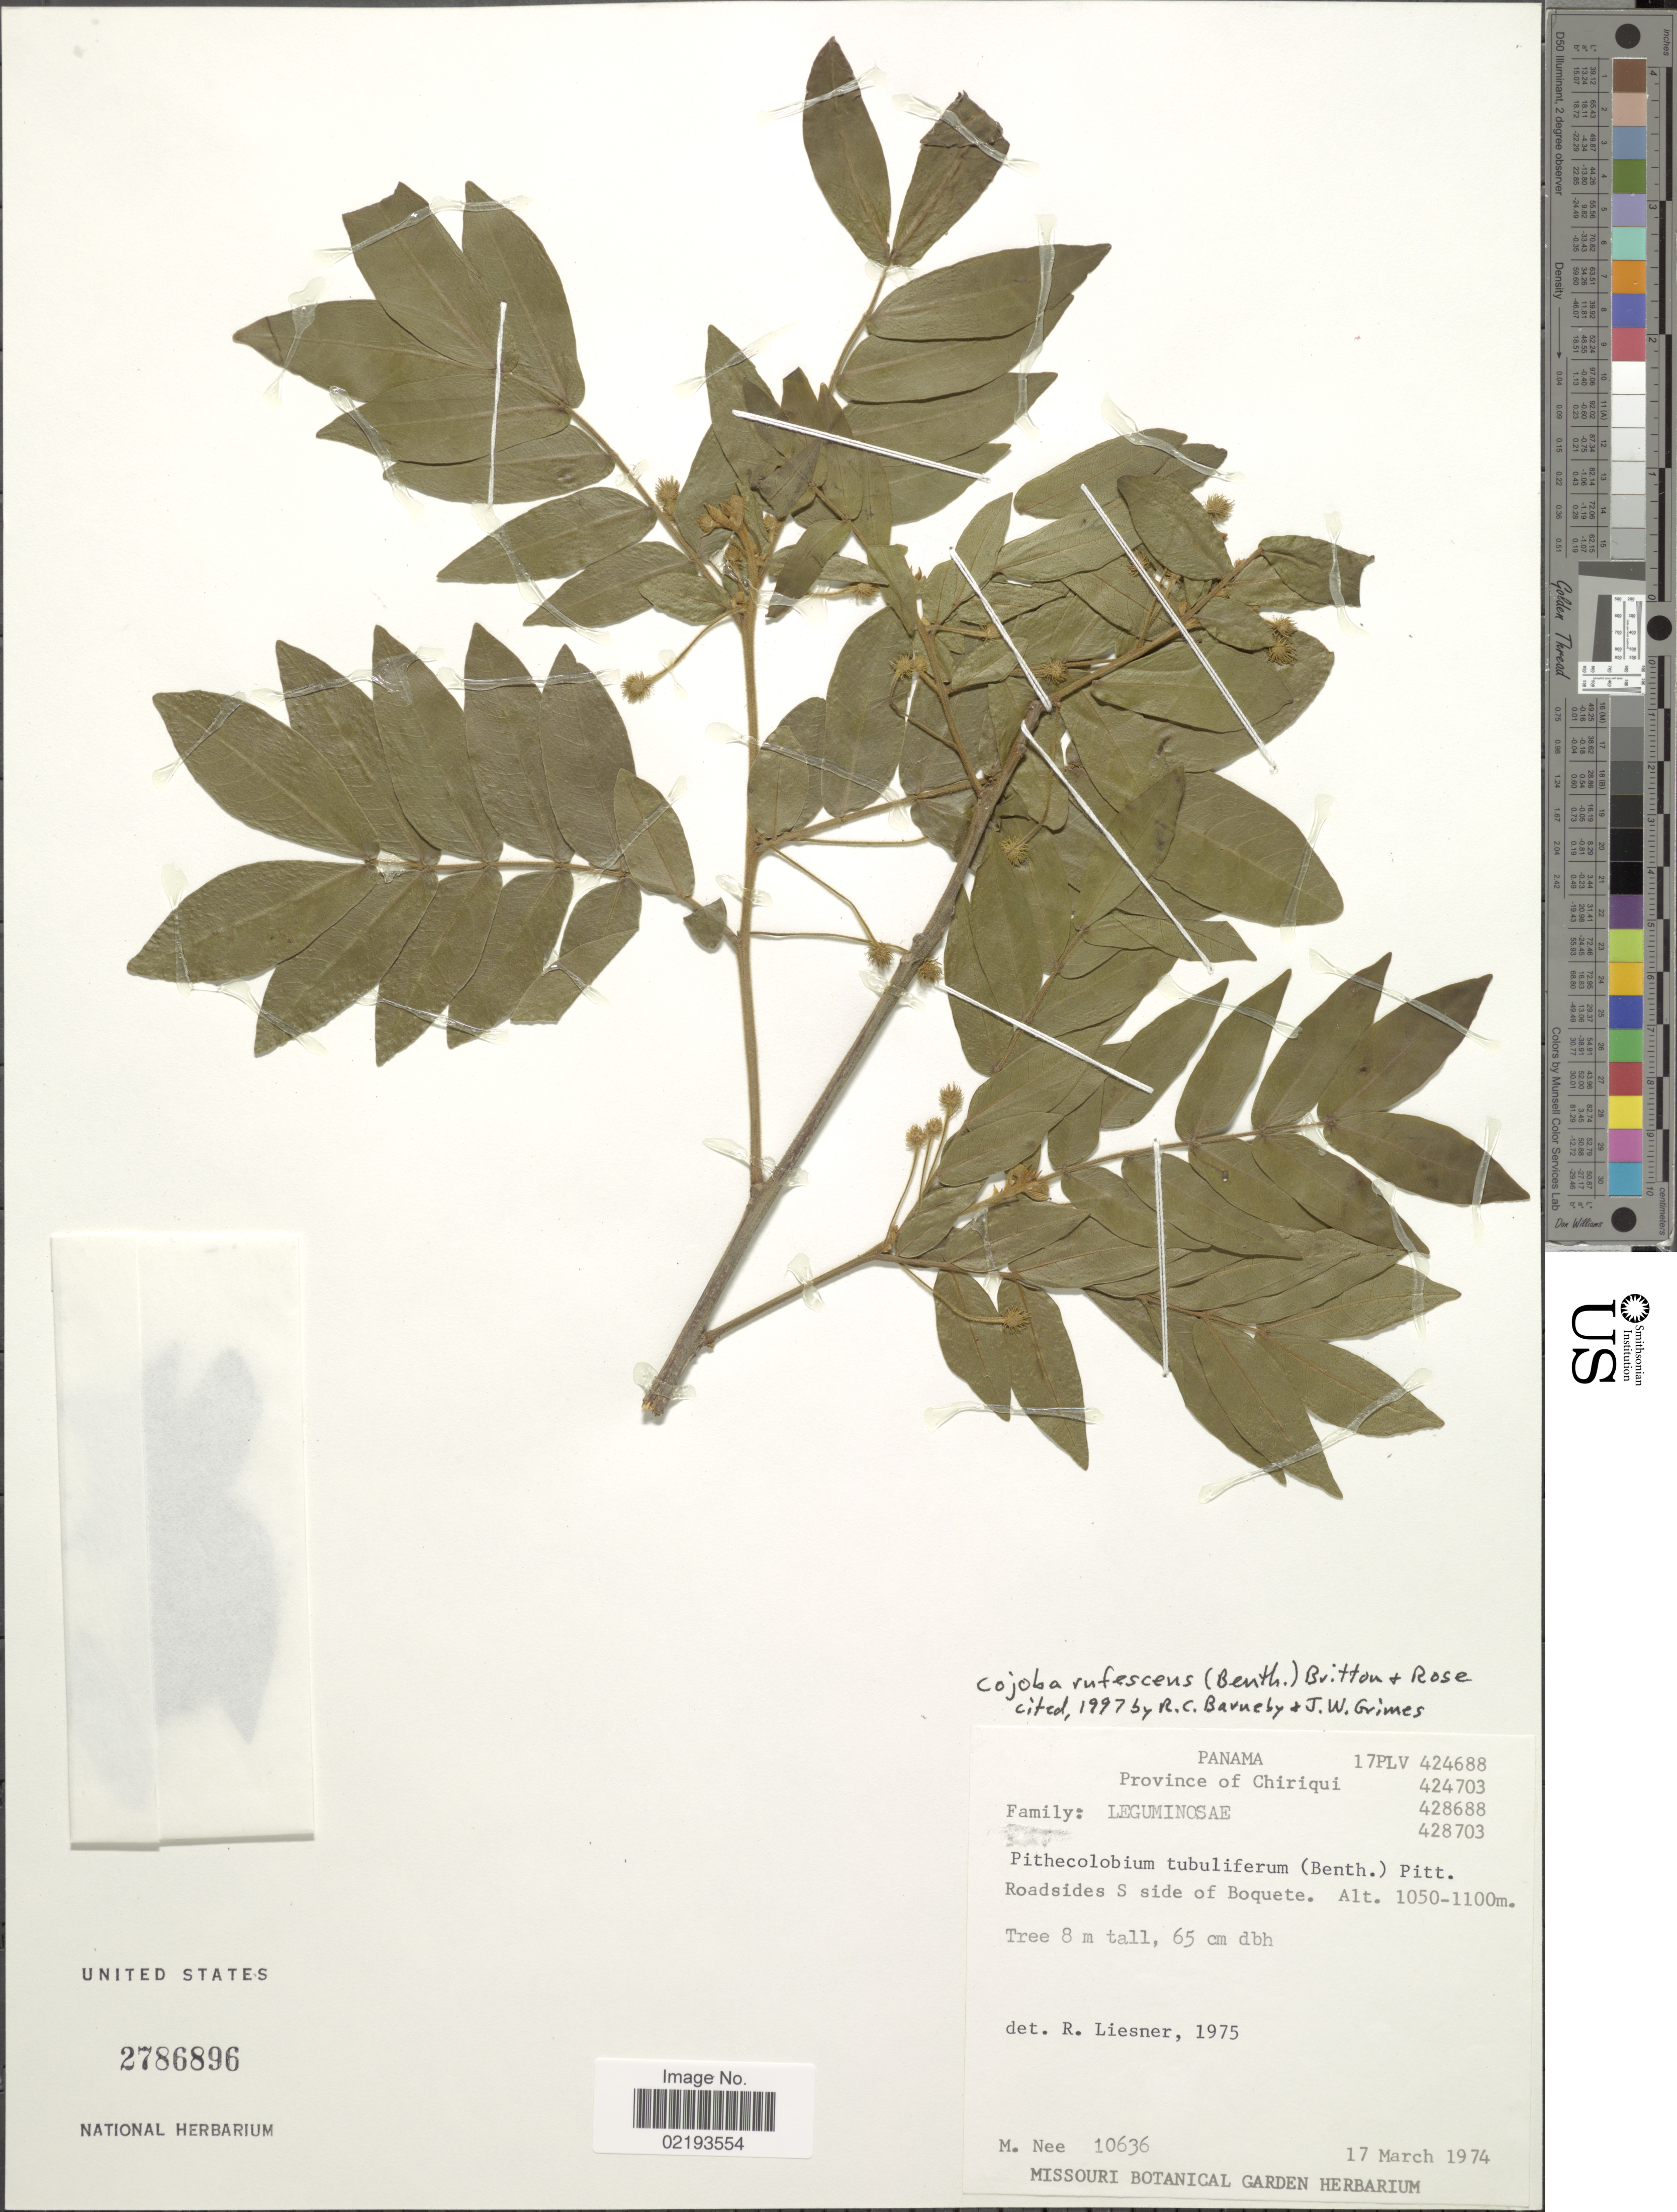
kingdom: Plantae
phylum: Tracheophyta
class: Magnoliopsida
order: Fabales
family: Fabaceae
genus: Cojoba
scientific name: Cojoba rufescens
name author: (Benth.) Britton & Rose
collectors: M. Nee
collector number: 10636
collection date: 1974-03-17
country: Panama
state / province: Chiriqui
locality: Roadside S side of Boquete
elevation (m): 1050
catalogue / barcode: US 2786896